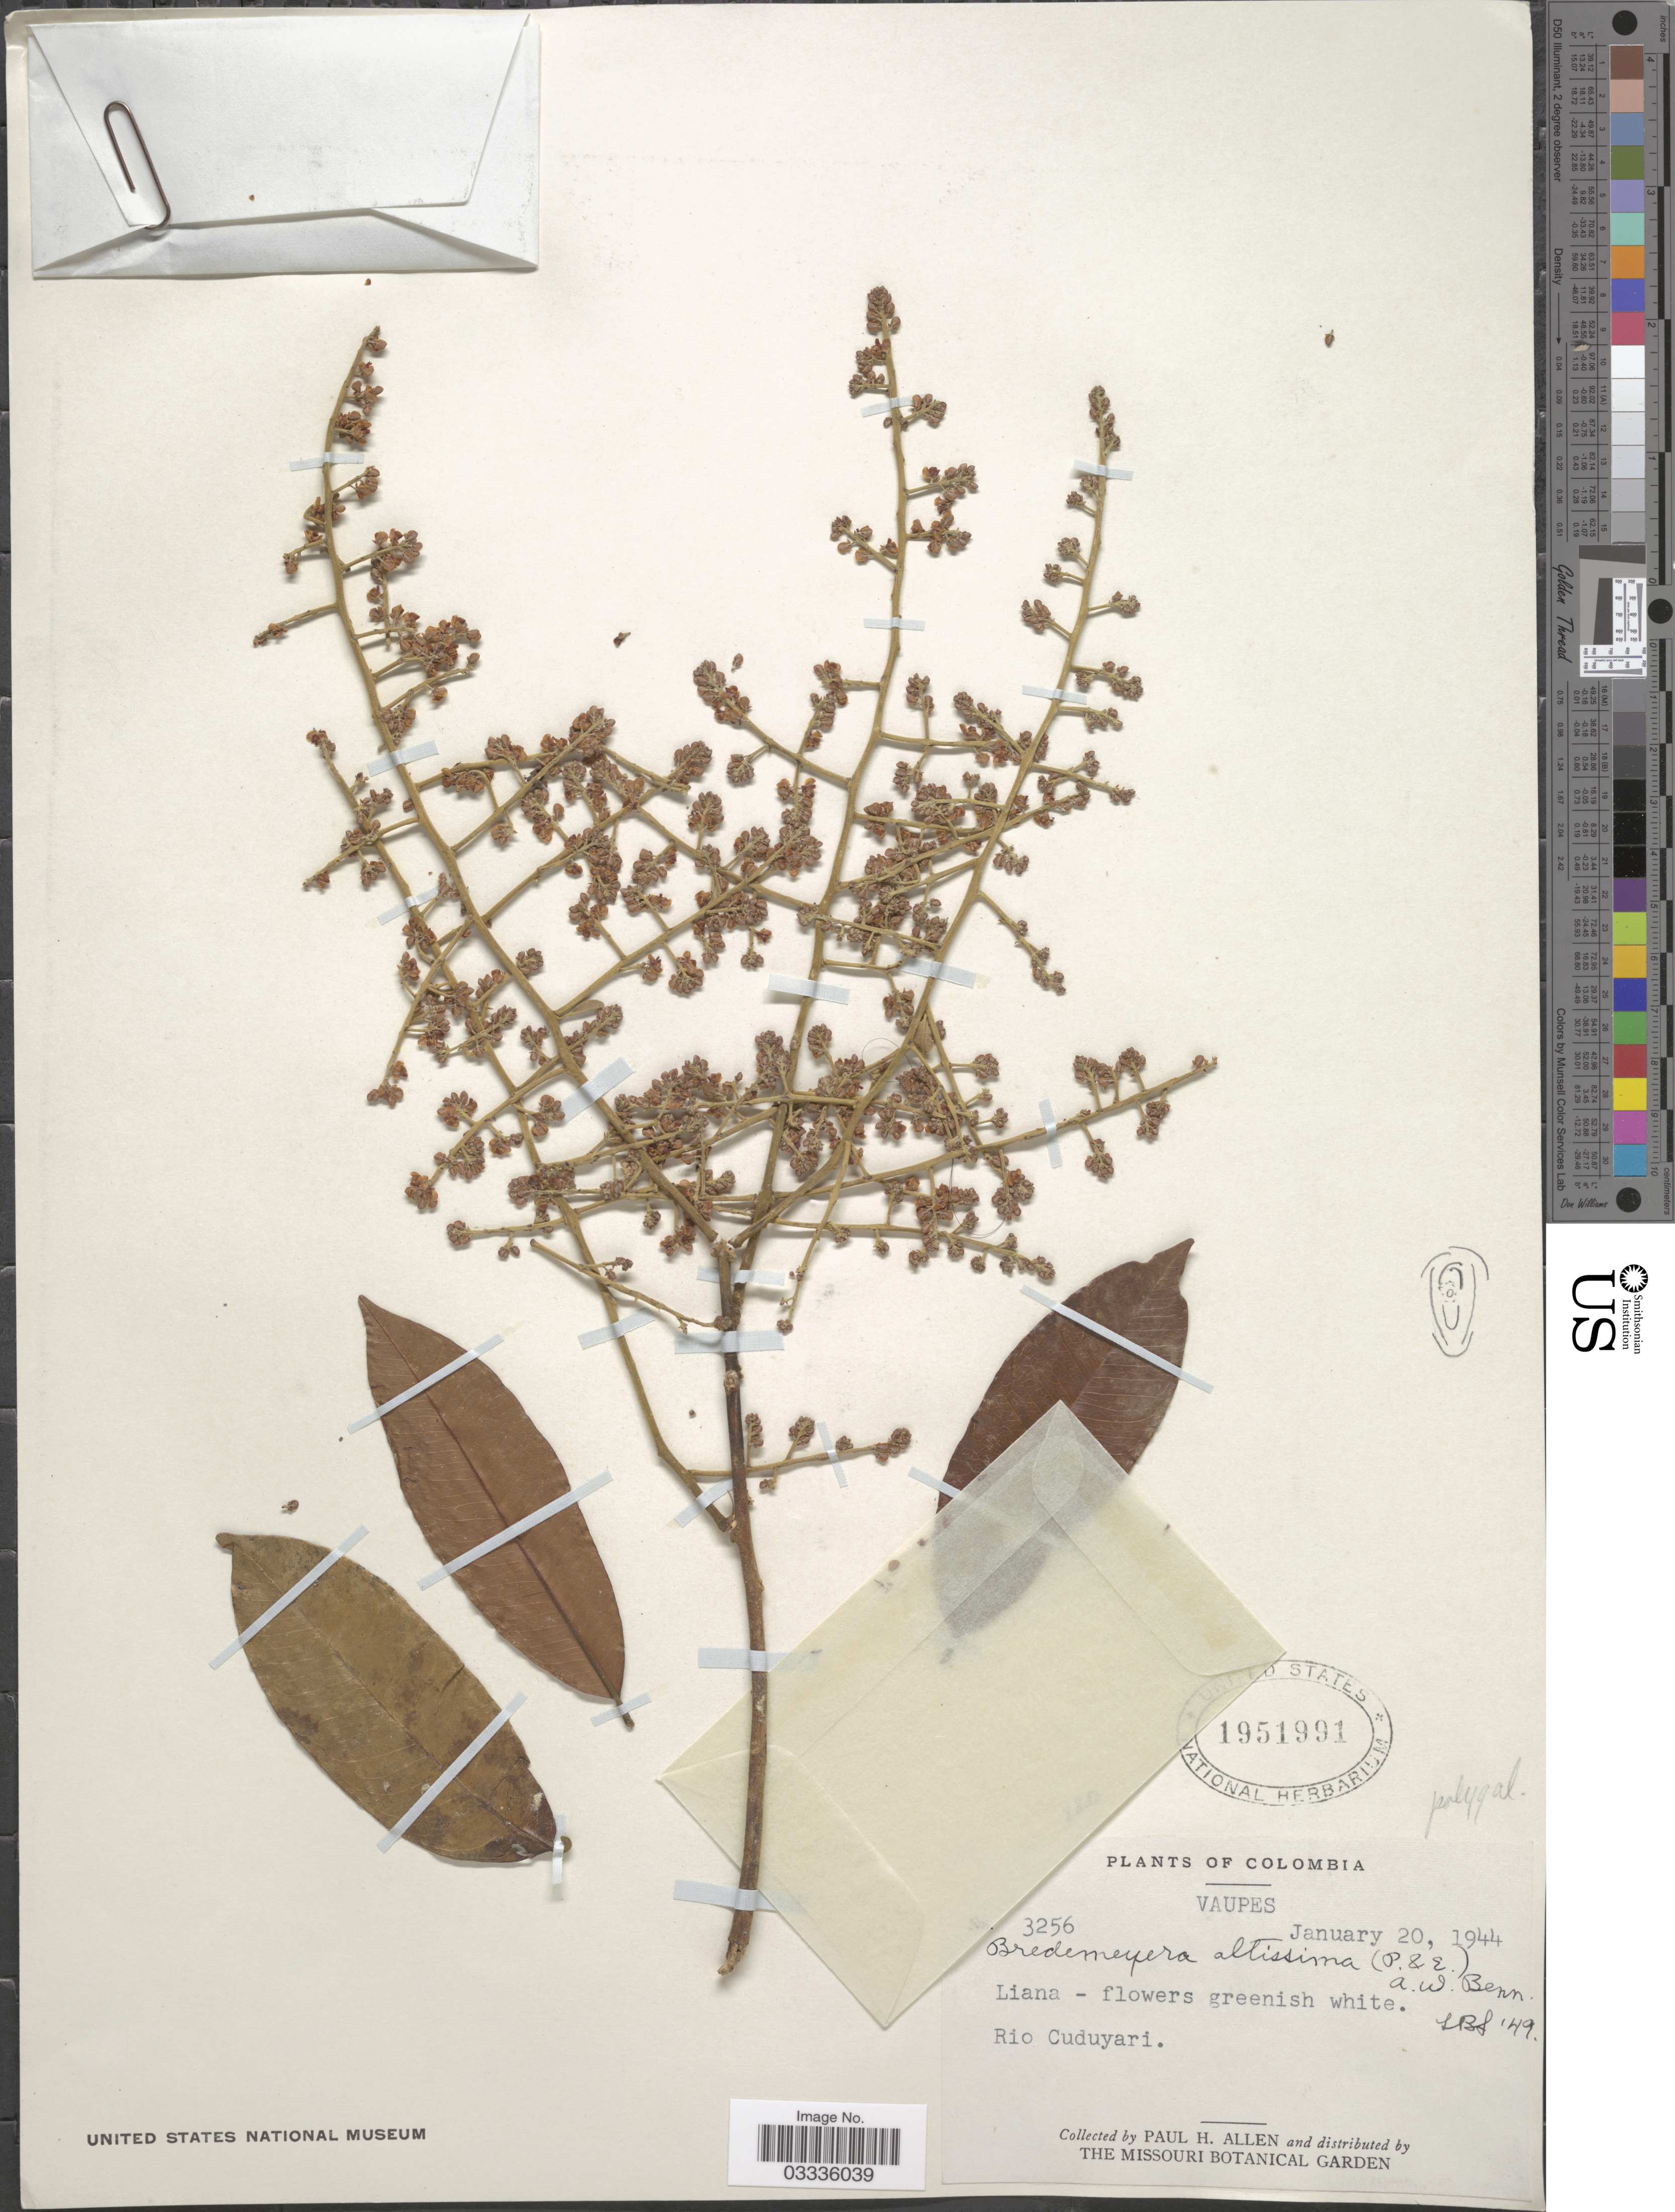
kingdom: Plantae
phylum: Tracheophyta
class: Magnoliopsida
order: Fabales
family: Polygalaceae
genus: Bredemeyera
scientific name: Bredemeyera lucida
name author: (Benth.) Klotzsch ex Hassk.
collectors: P. H. Allen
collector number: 3256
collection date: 1944-01-20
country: Colombia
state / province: Vaupés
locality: Rio Cuduyari.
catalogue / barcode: US 1951991